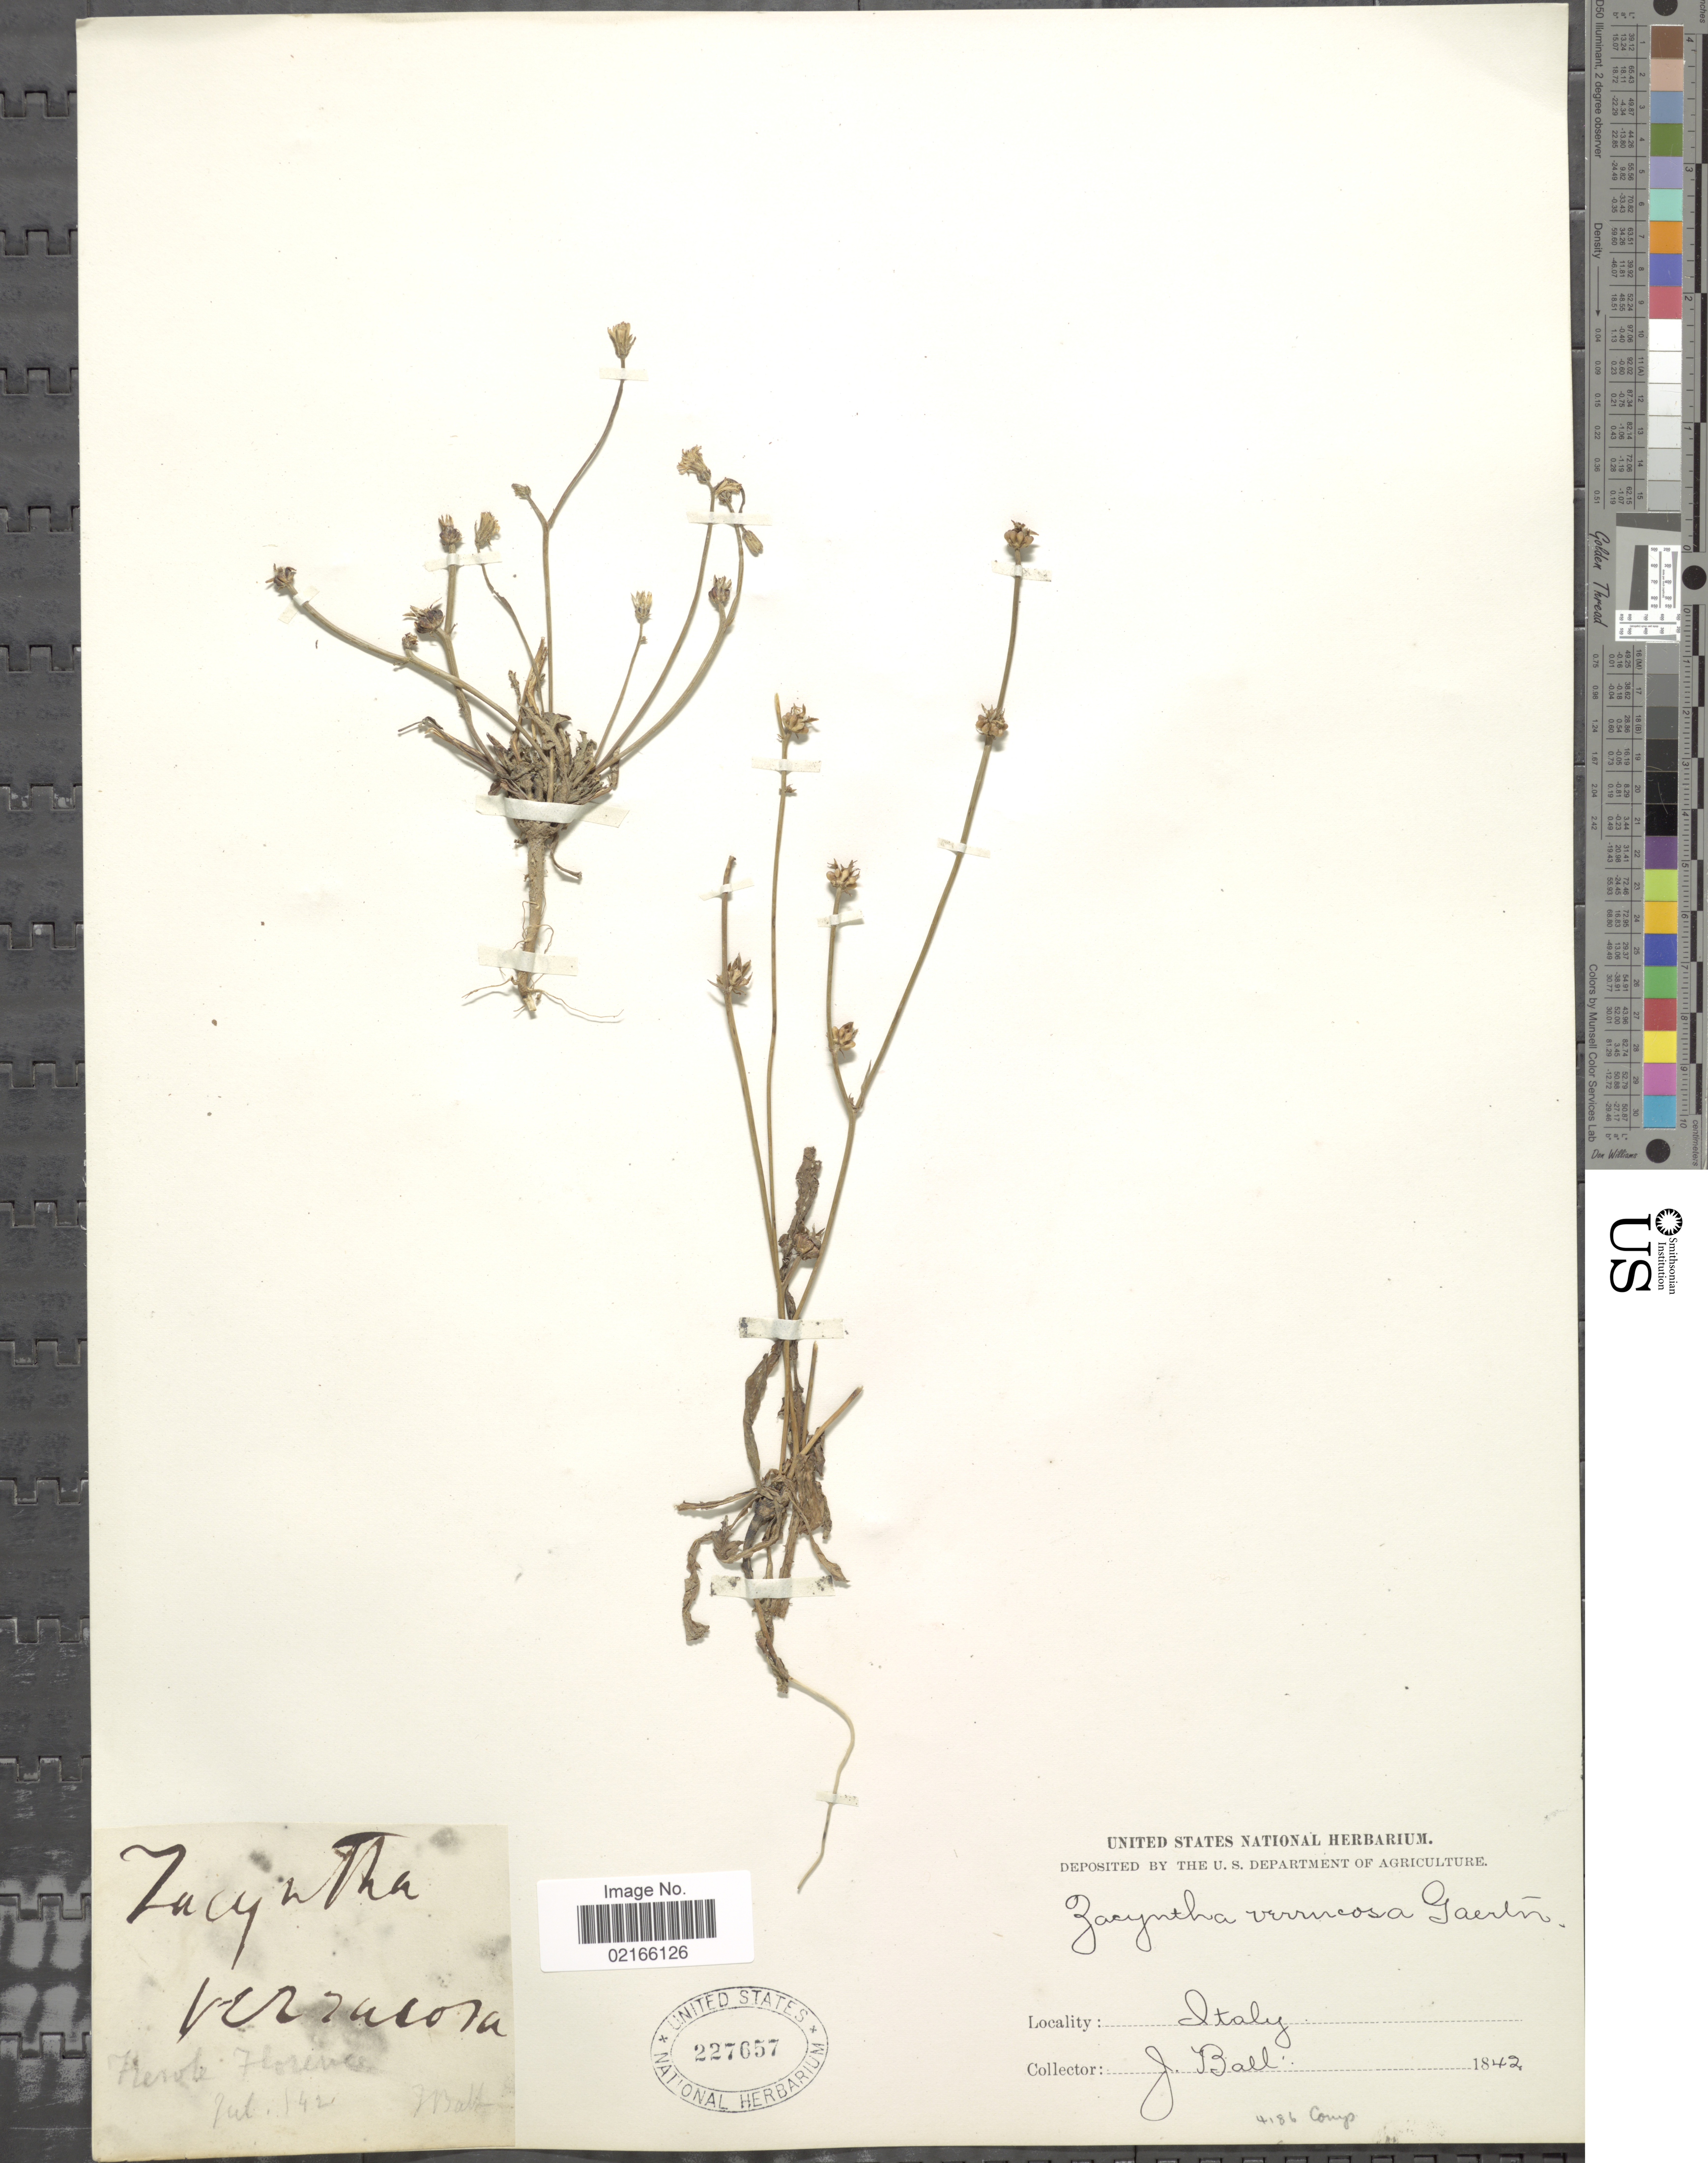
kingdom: Plantae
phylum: Tracheophyta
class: Magnoliopsida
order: Asterales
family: Asteraceae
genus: Crepis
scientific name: Crepis zacintha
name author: (L.) Loisel.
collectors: J. Ball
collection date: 1842-07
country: Italy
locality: Florence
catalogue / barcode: US 227657